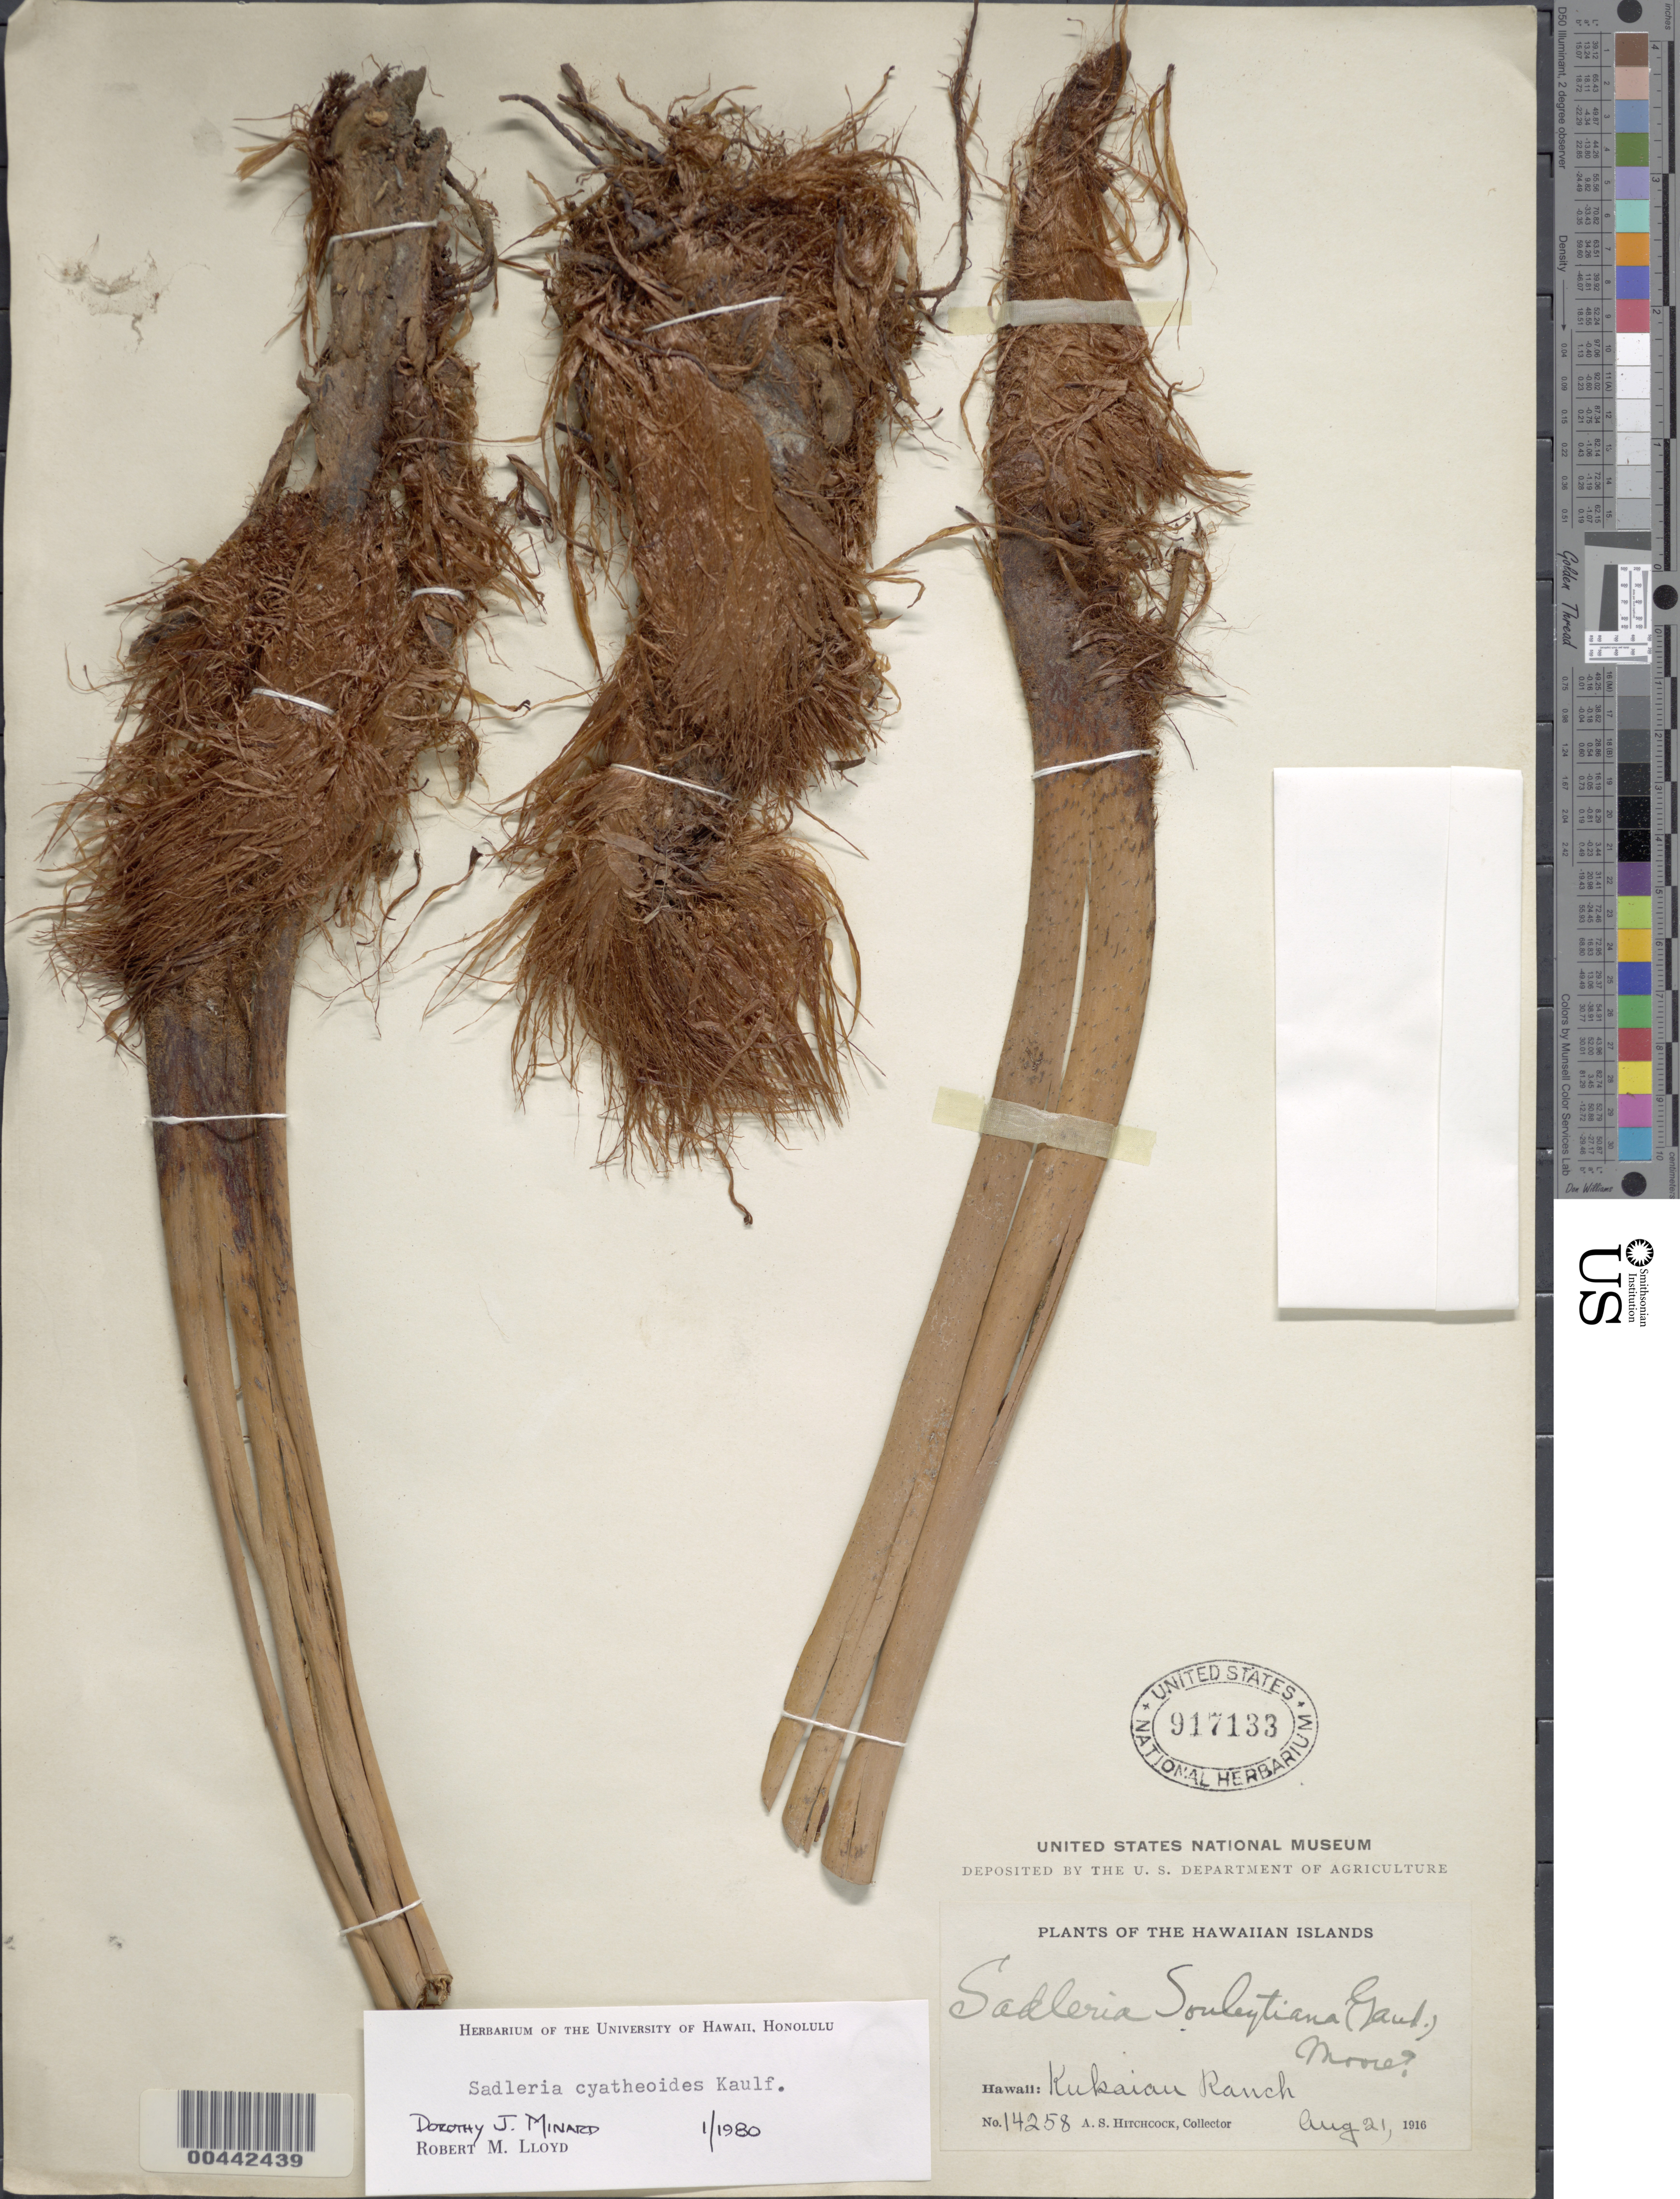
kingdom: Plantae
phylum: Tracheophyta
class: Polypodiopsida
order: Polypodiales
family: Blechnaceae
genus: Sadleria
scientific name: Sadleria cyatheoides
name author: Kaulf.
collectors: A. S. Hitchcock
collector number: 14258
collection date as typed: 21 Aug 1916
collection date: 1916-08-21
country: United States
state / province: Hawaii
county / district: Hawaii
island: Hawaii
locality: Kukaiau Ranch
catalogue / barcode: US 917133